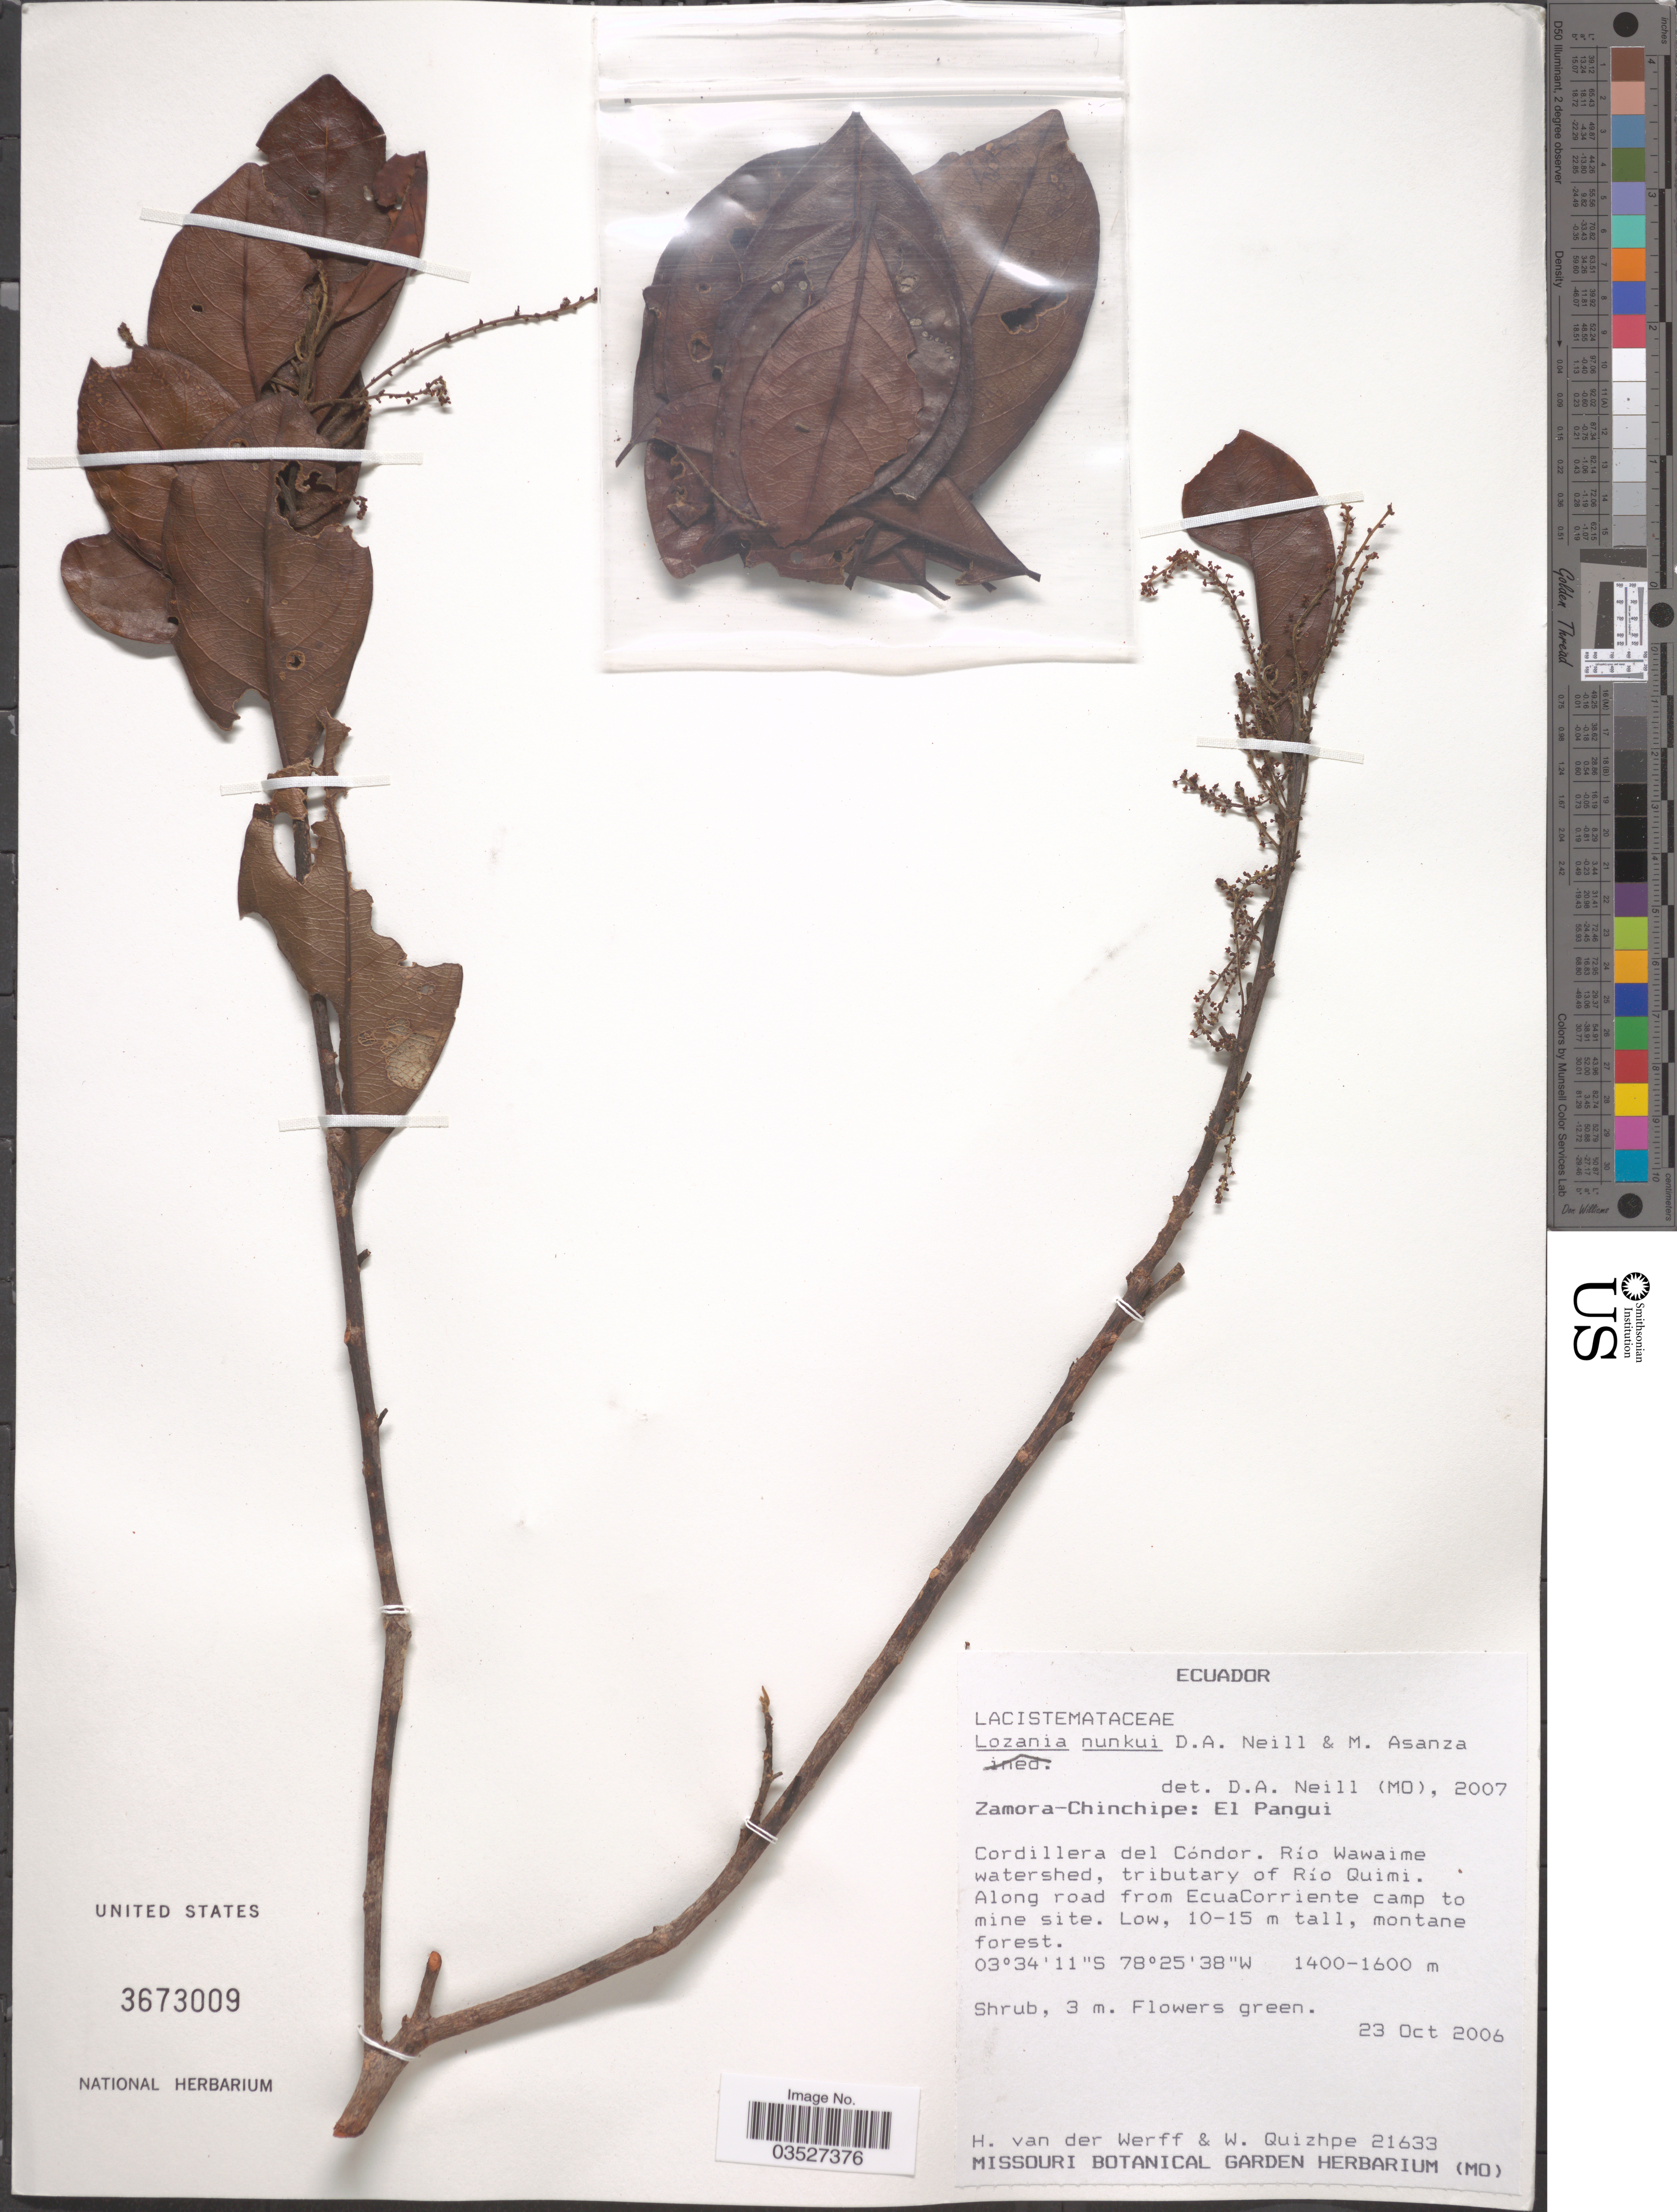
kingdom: Plantae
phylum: Tracheophyta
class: Magnoliopsida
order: Malpighiales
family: Lacistemataceae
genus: Lozania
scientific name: Lozania nunkui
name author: D.A. Neill & Asanza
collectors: H. van der Werff & W. Quizhpe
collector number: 21633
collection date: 2006-10-23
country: Ecuador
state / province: Zamora-Chinchipe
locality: El Pangui. Cordillera del Cóndor. Río Wawaime watershed, tributary of Río Quimi. Along road from EcuaCorriente camp to mine site.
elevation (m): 1400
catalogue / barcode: US 3673009